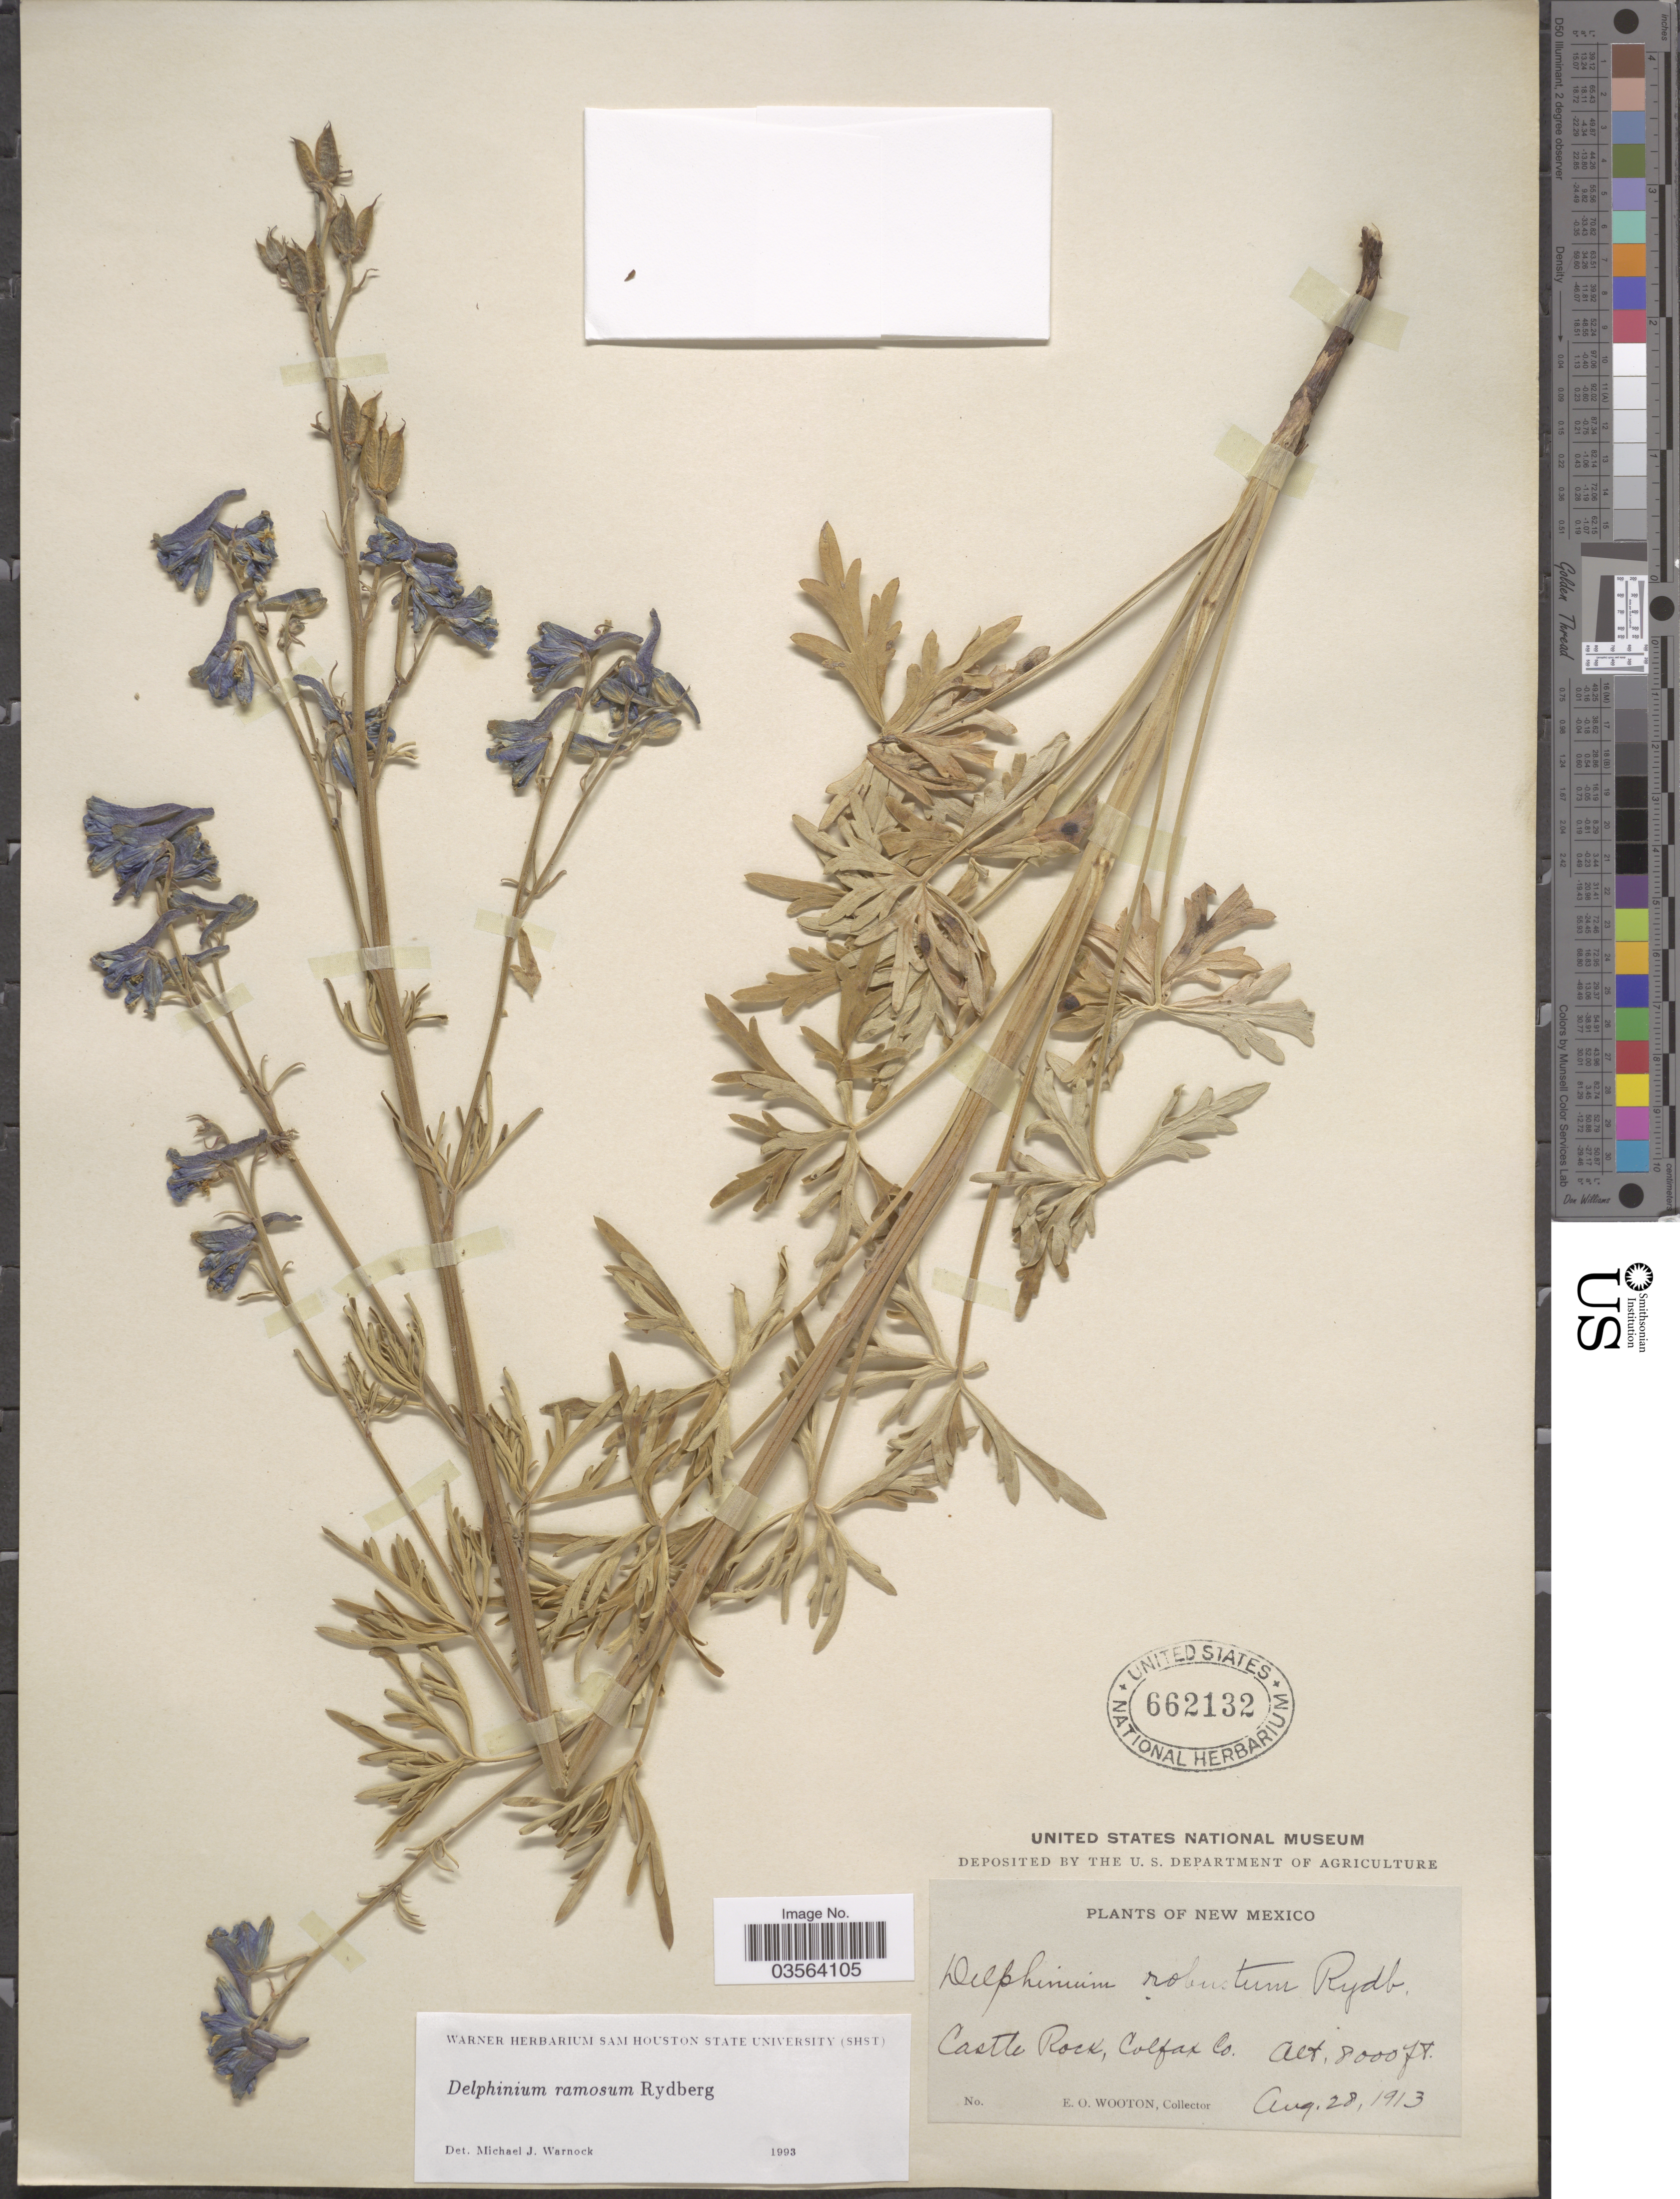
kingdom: Plantae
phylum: Tracheophyta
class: Magnoliopsida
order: Ranunculales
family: Ranunculaceae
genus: Delphinium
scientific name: Delphinium ramosum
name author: Rydb.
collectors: E. O. Wooton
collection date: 1913-08-28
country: United States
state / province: New Mexico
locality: Caste Rock, Colfax Co.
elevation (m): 2438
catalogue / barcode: US 662132